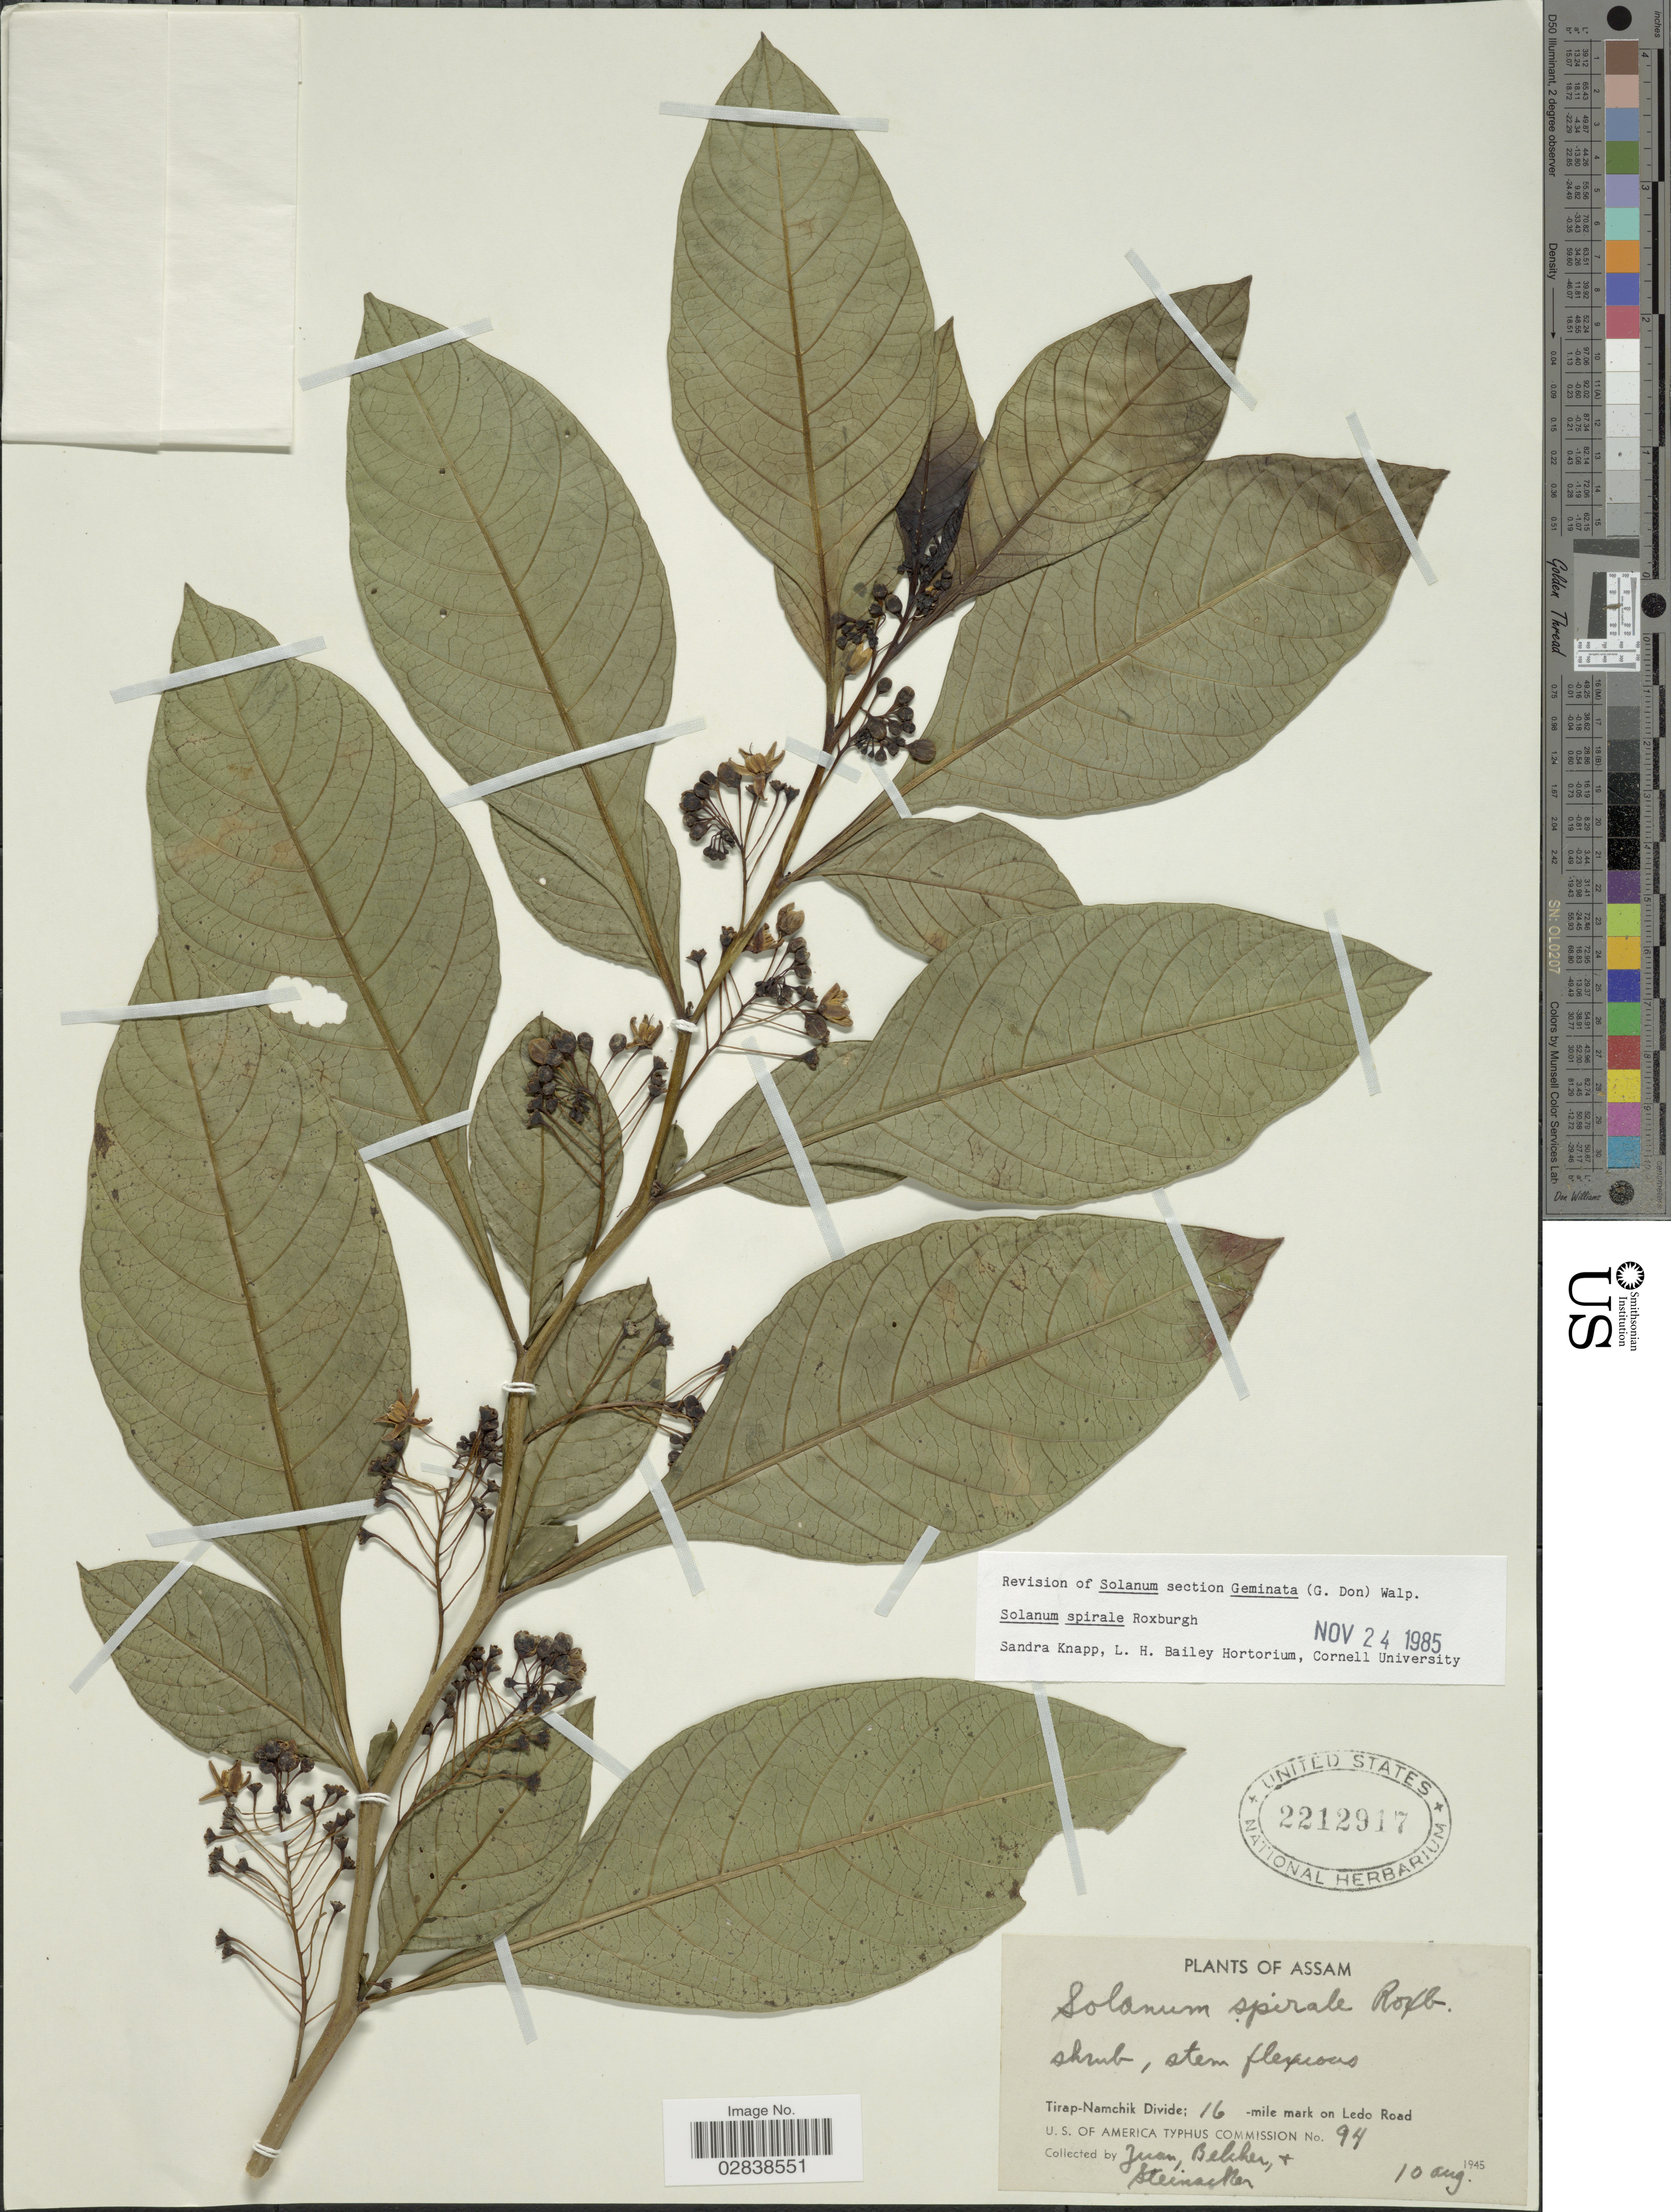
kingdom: Plantae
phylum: Tracheophyta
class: Magnoliopsida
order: Solanales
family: Solanaceae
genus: Solanum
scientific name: Solanum spirale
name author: Roxb.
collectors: Juan, Bekker & Steinacker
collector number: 94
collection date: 1945-08-10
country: India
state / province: Assam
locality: Assam, Tirap-Namchik Divide; 16 -mile mark on Ledo Road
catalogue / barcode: US 2212917